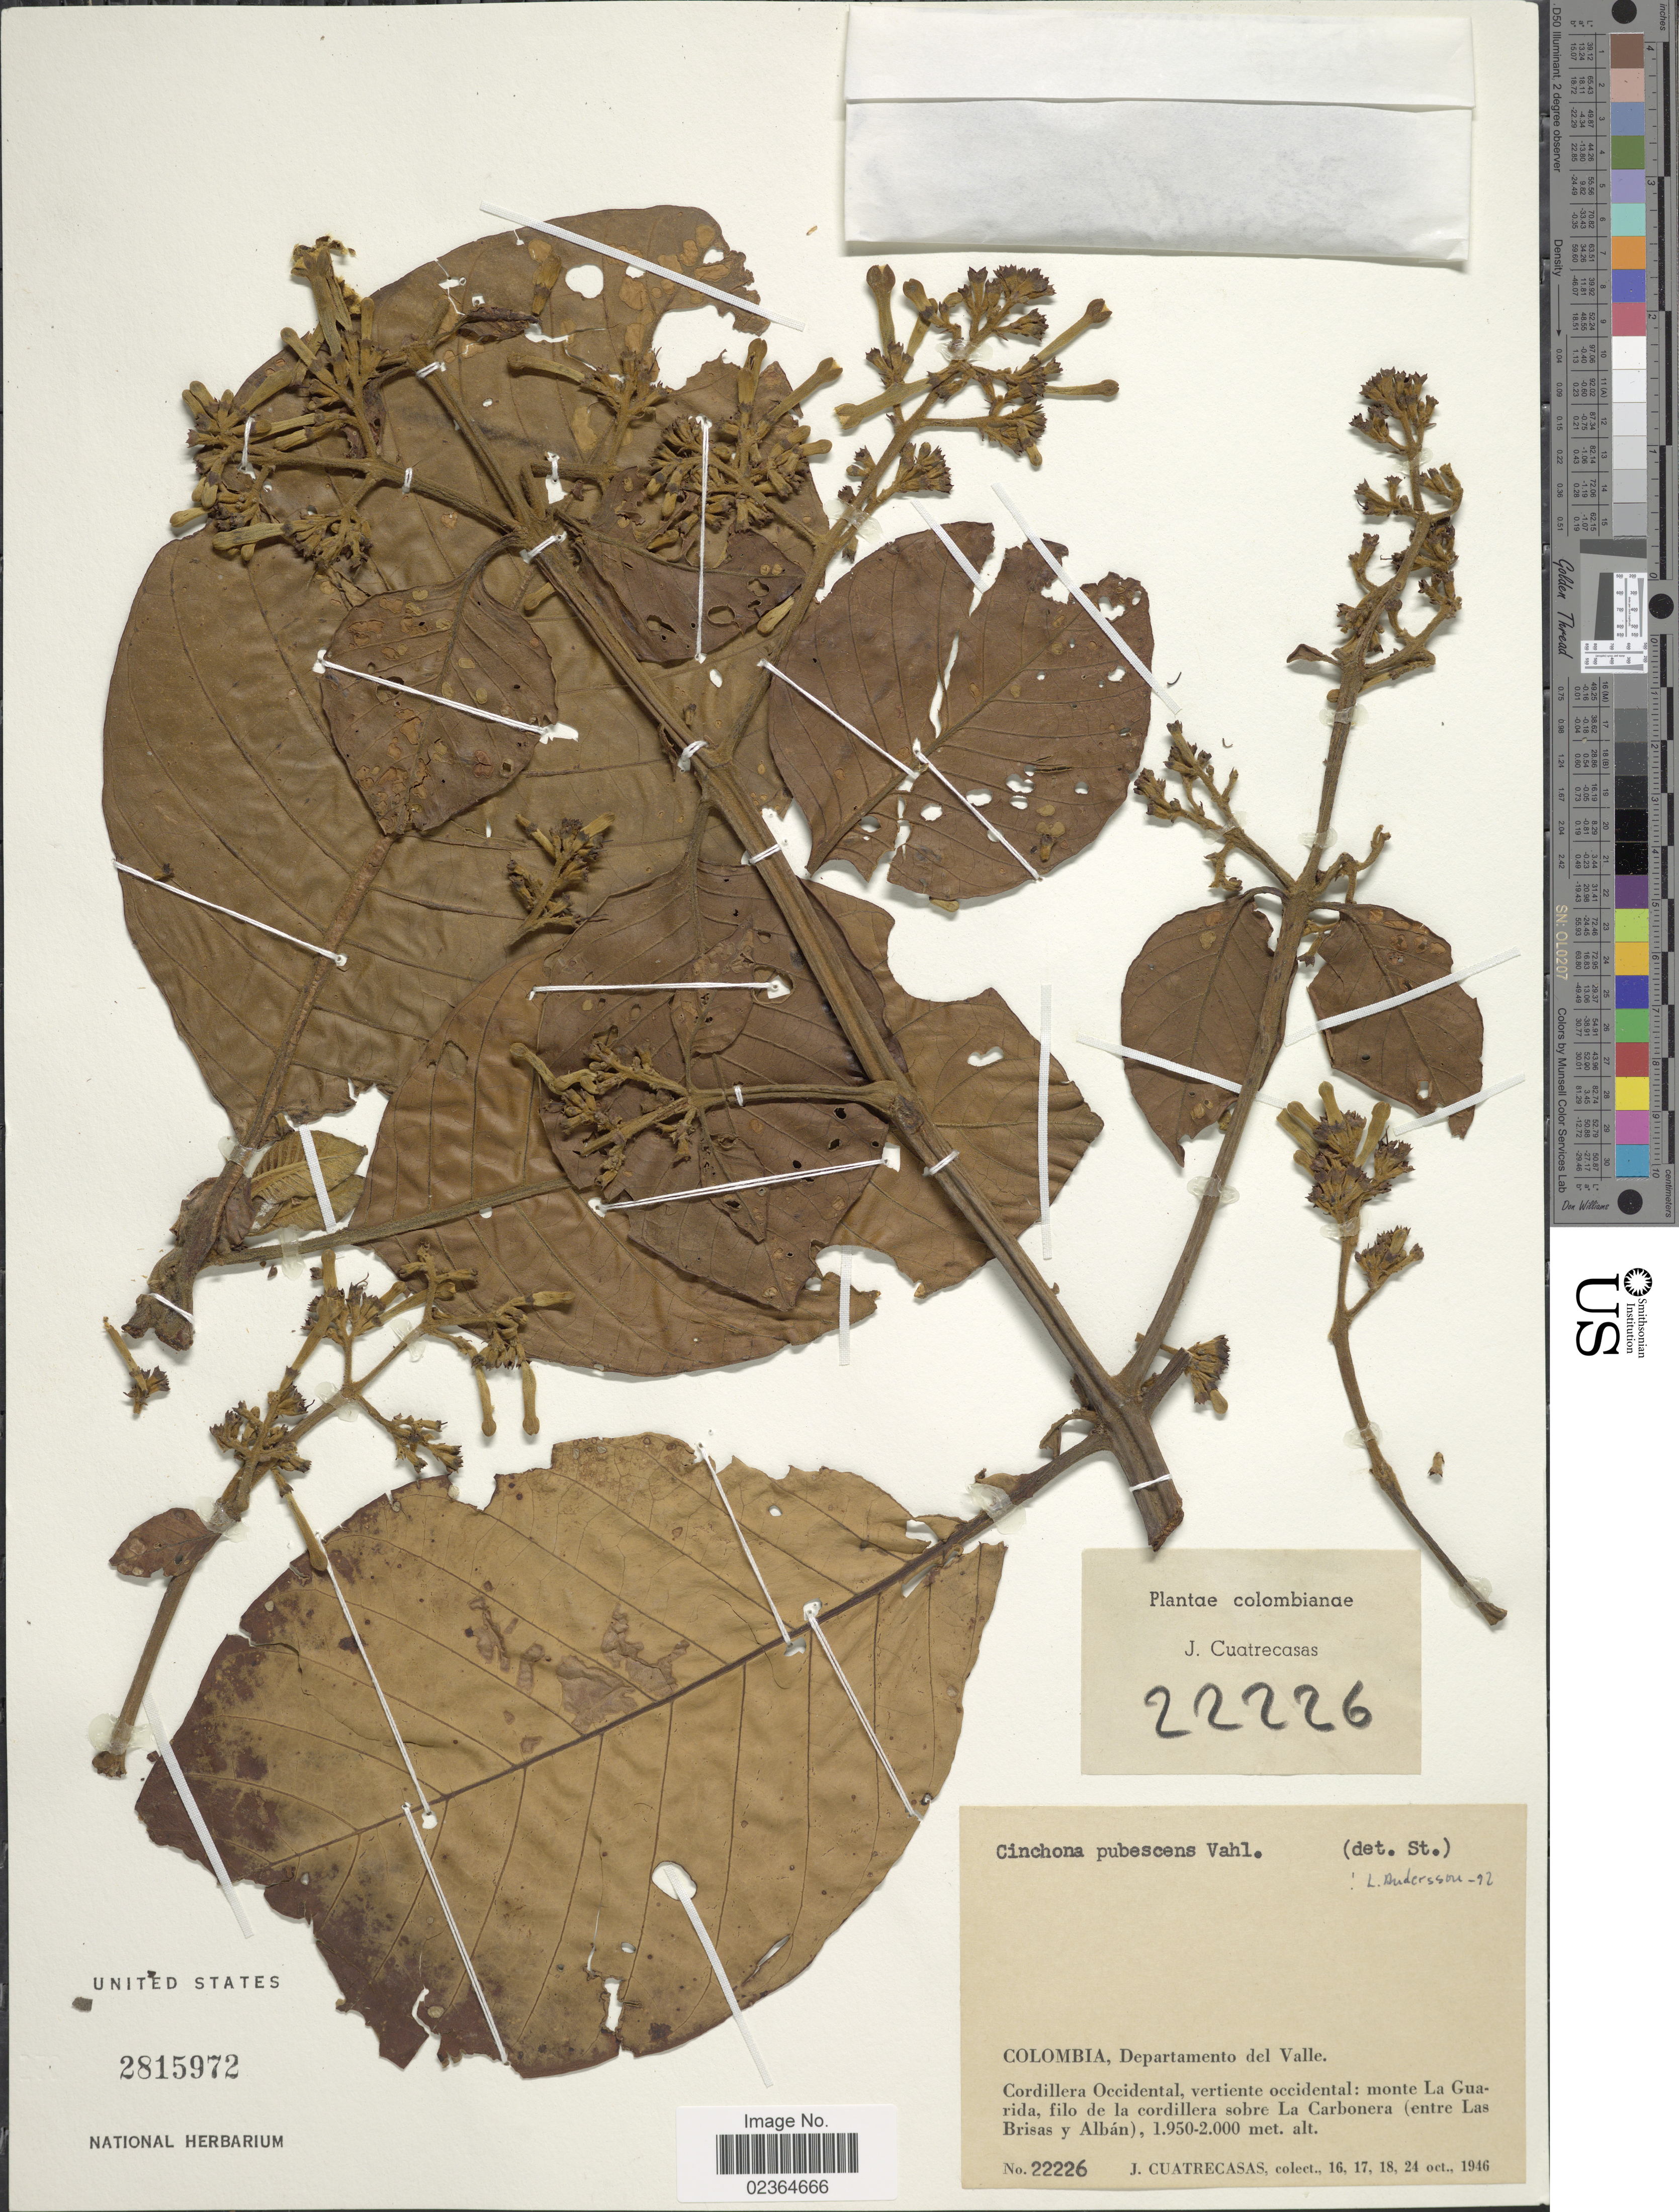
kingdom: Plantae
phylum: Tracheophyta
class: Magnoliopsida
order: Gentianales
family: Rubiaceae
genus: Cinchona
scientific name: Cinchona pubescens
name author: Vahl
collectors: J. Cuatrecasas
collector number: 22226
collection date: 1946-10-16/1946-10-24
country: Colombia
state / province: Valle del Cauca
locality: Cordillera Occidental, vertiente occidental: monte La Guarida, filo de la cordillera sobre La Carbonera (entre Las Brisas y Albán)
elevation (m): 1950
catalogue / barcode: US 2815972